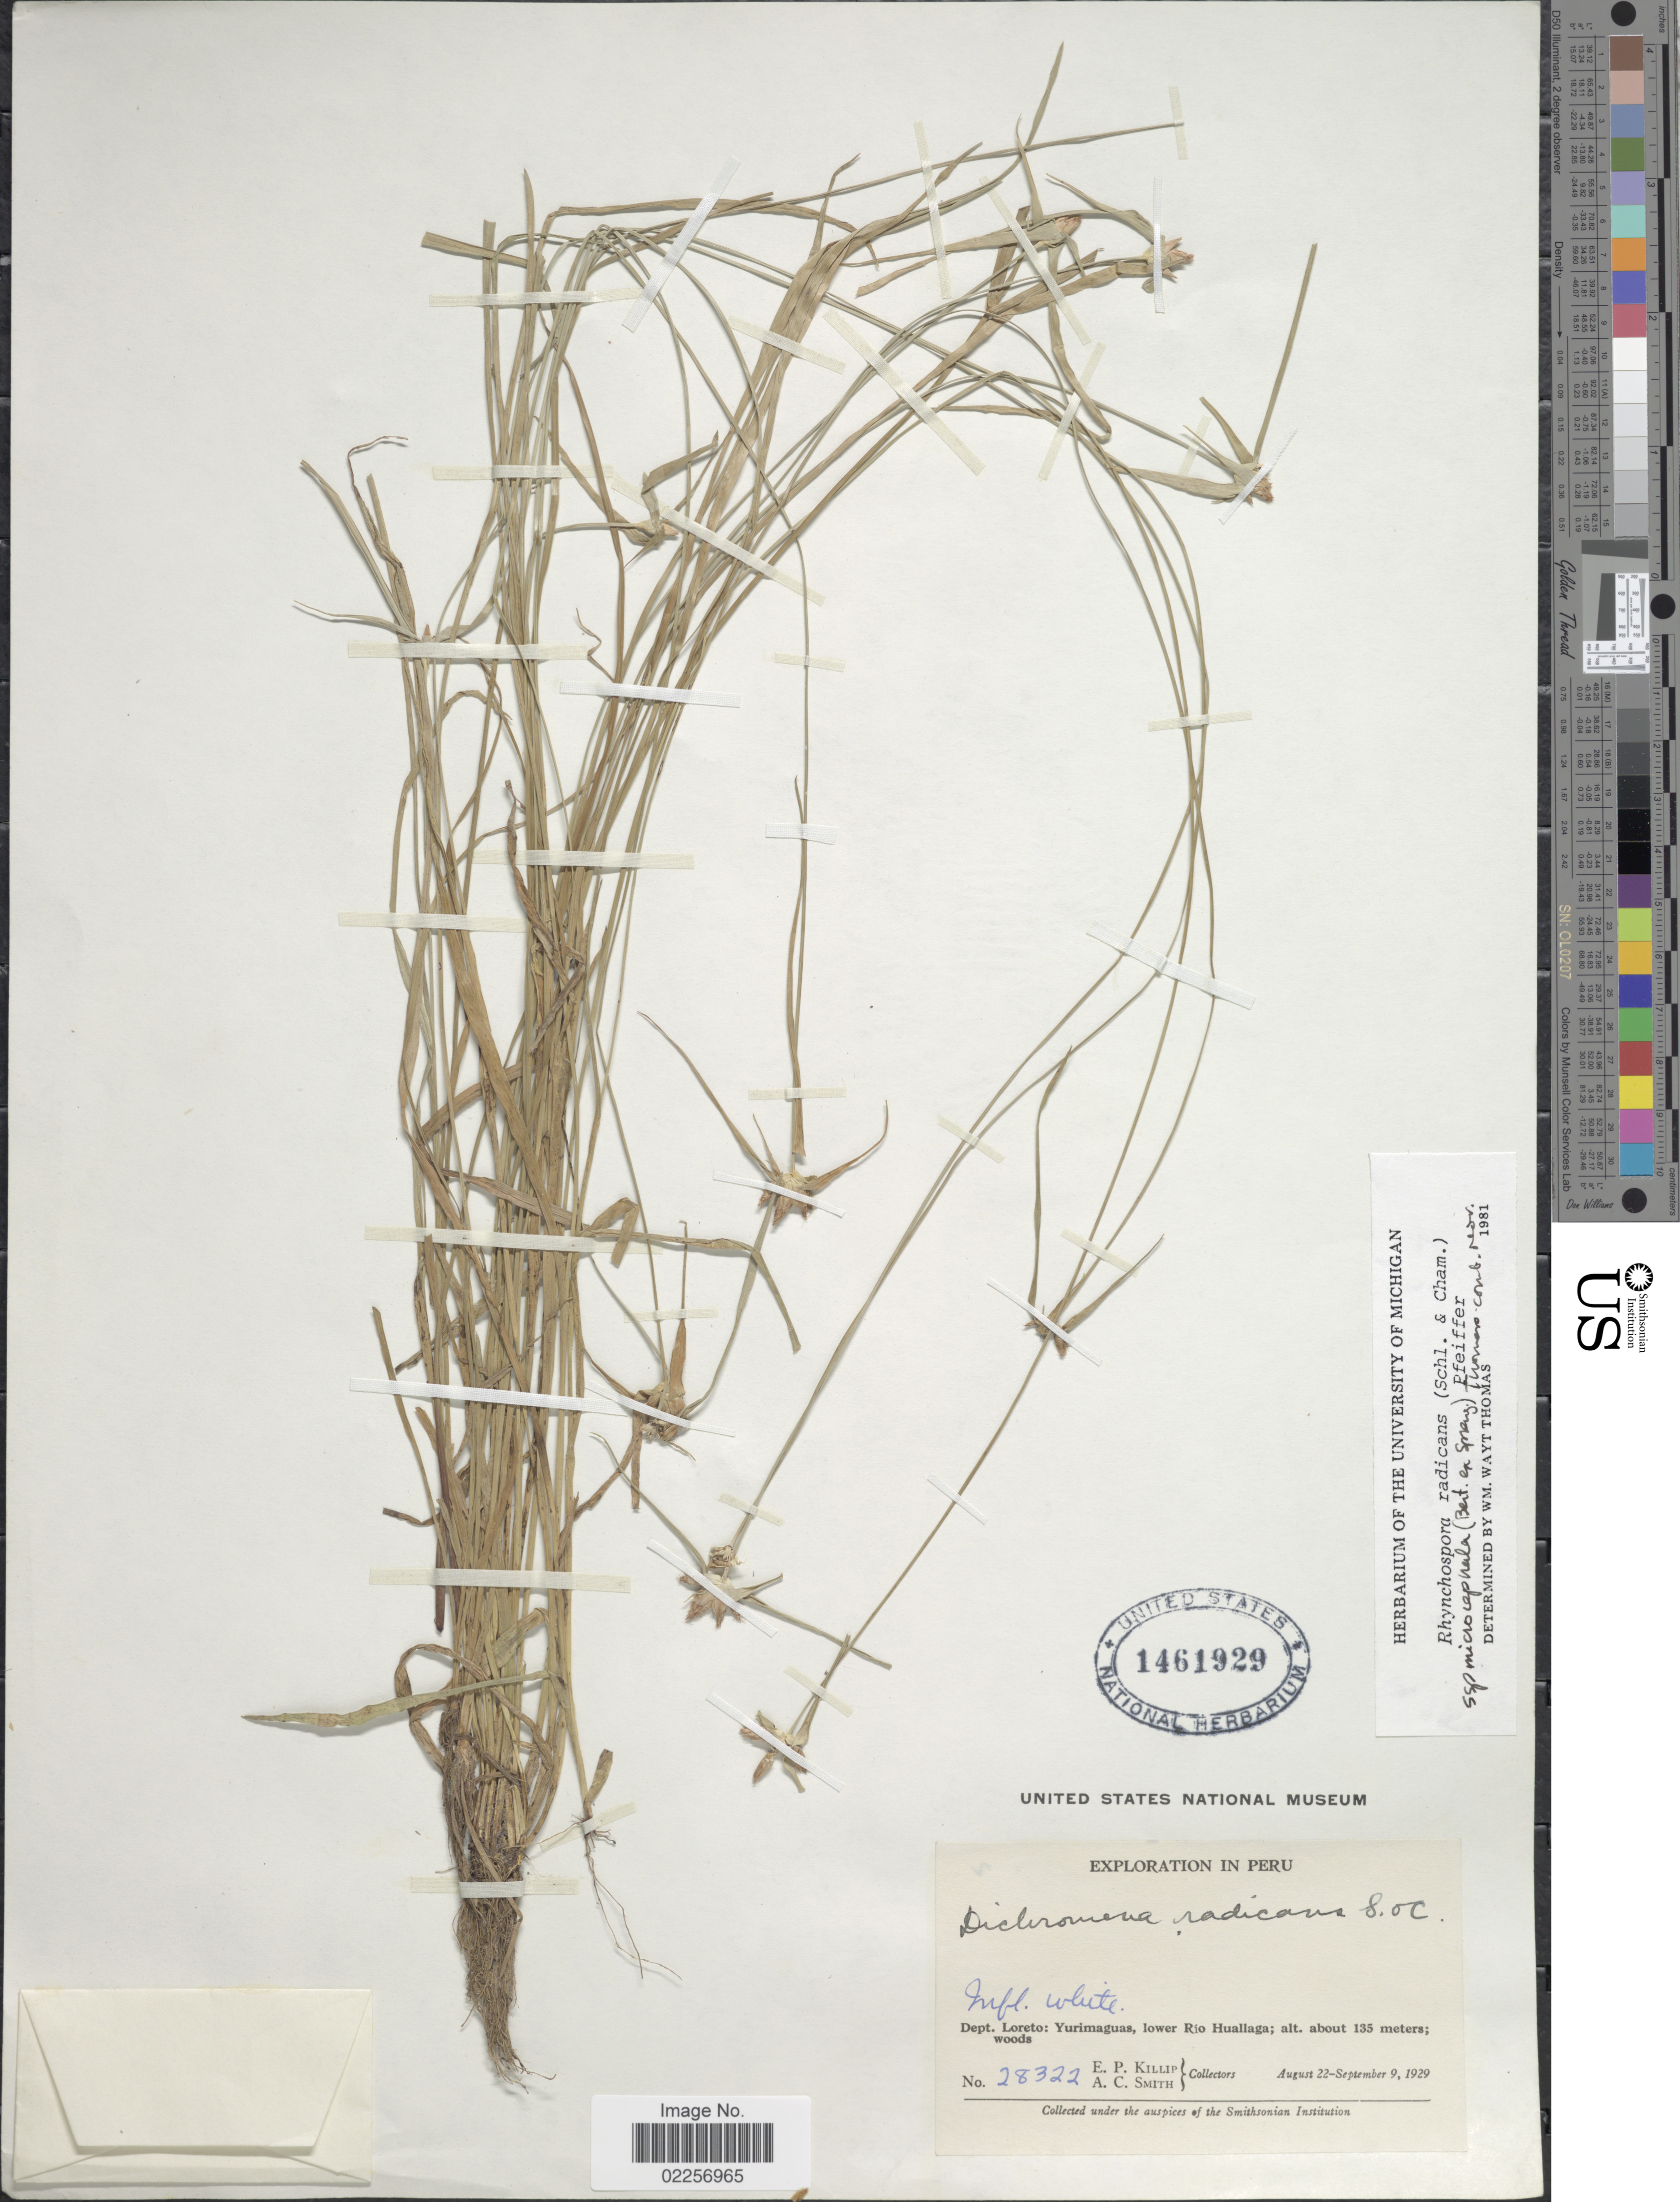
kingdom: Plantae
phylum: Tracheophyta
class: Liliopsida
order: Poales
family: Cyperaceae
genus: Rhynchospora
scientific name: Rhynchospora radicans subsp. microcephala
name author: (Bertero ex Spreng.) W.W. Thomas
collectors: E. P. Killip & A. C. Smith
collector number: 28322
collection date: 1929-08-22/1929-09-09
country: Peru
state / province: Loreto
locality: Yurimaguas, lower Rio Huallaga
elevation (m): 135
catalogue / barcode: US 1461929